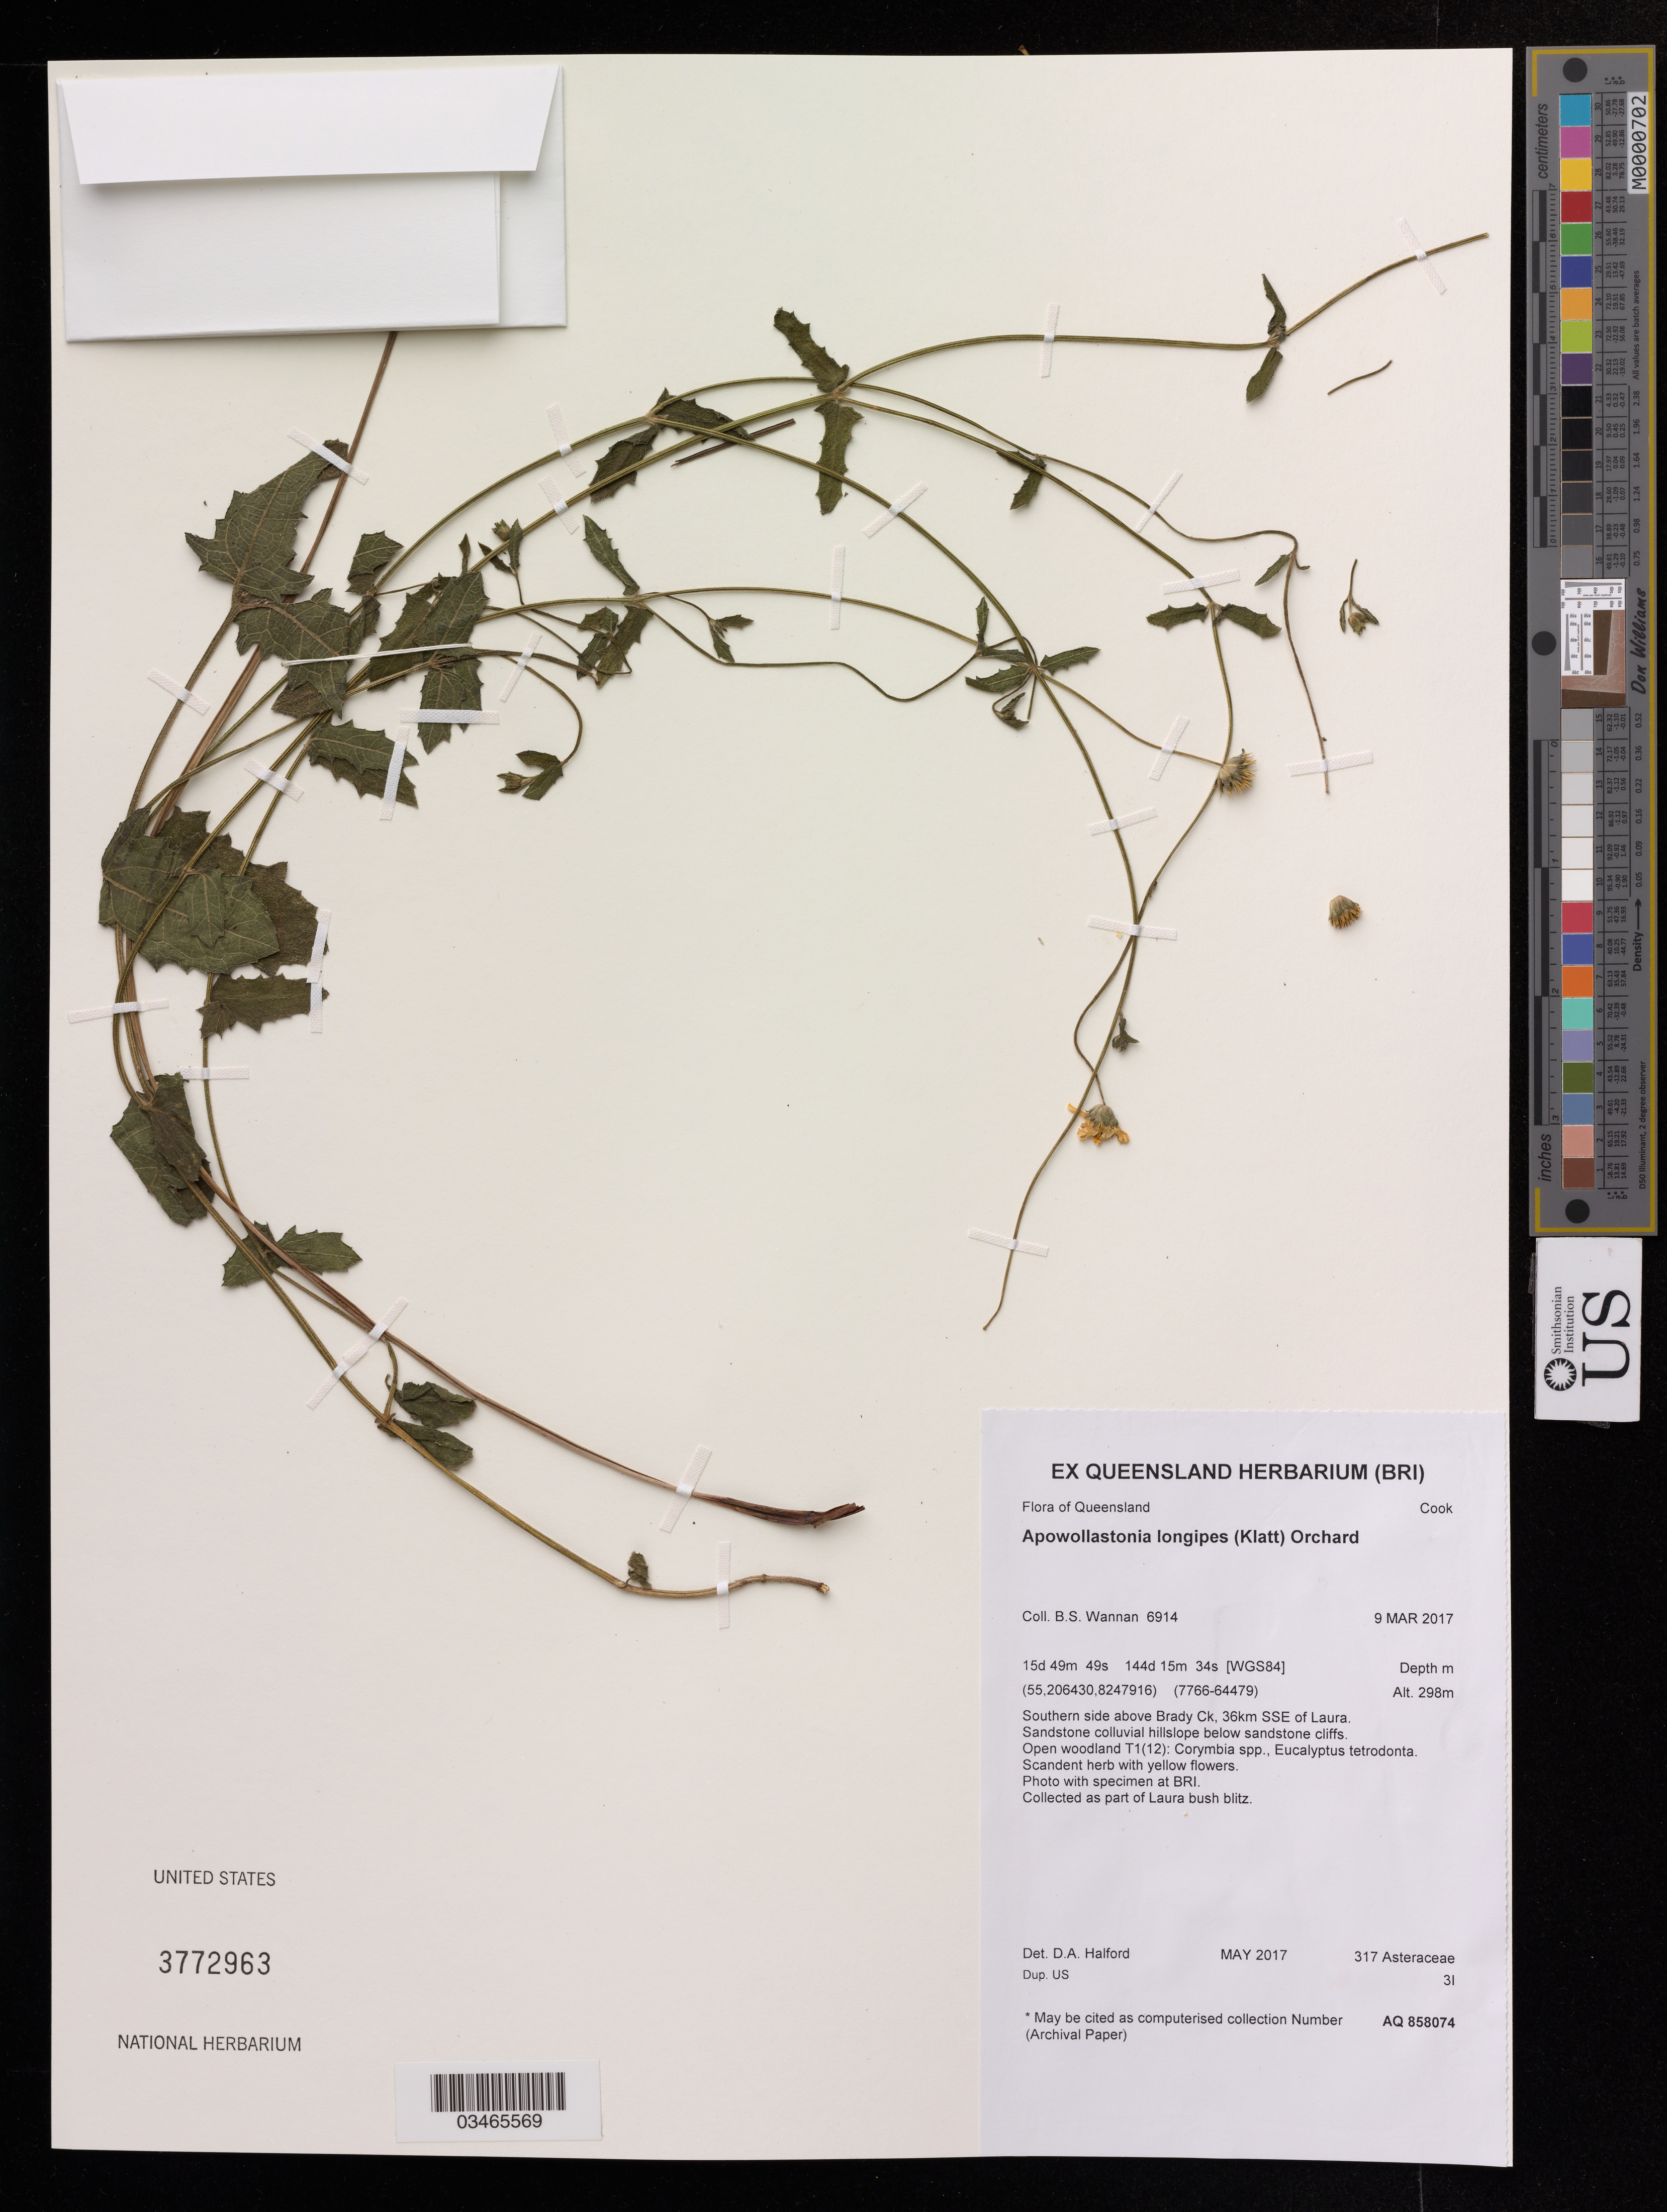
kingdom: Plantae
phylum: Tracheophyta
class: Magnoliopsida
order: Asterales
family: Asteraceae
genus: Apowollastonia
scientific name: Apowollastonia longipes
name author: (Klatt) Orchard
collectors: B. Wannan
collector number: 6914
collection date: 2017-03-09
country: Australia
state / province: Queensland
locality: Southern side above Brady Ck, 36 km SSE of Laura.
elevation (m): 298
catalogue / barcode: US 3772963